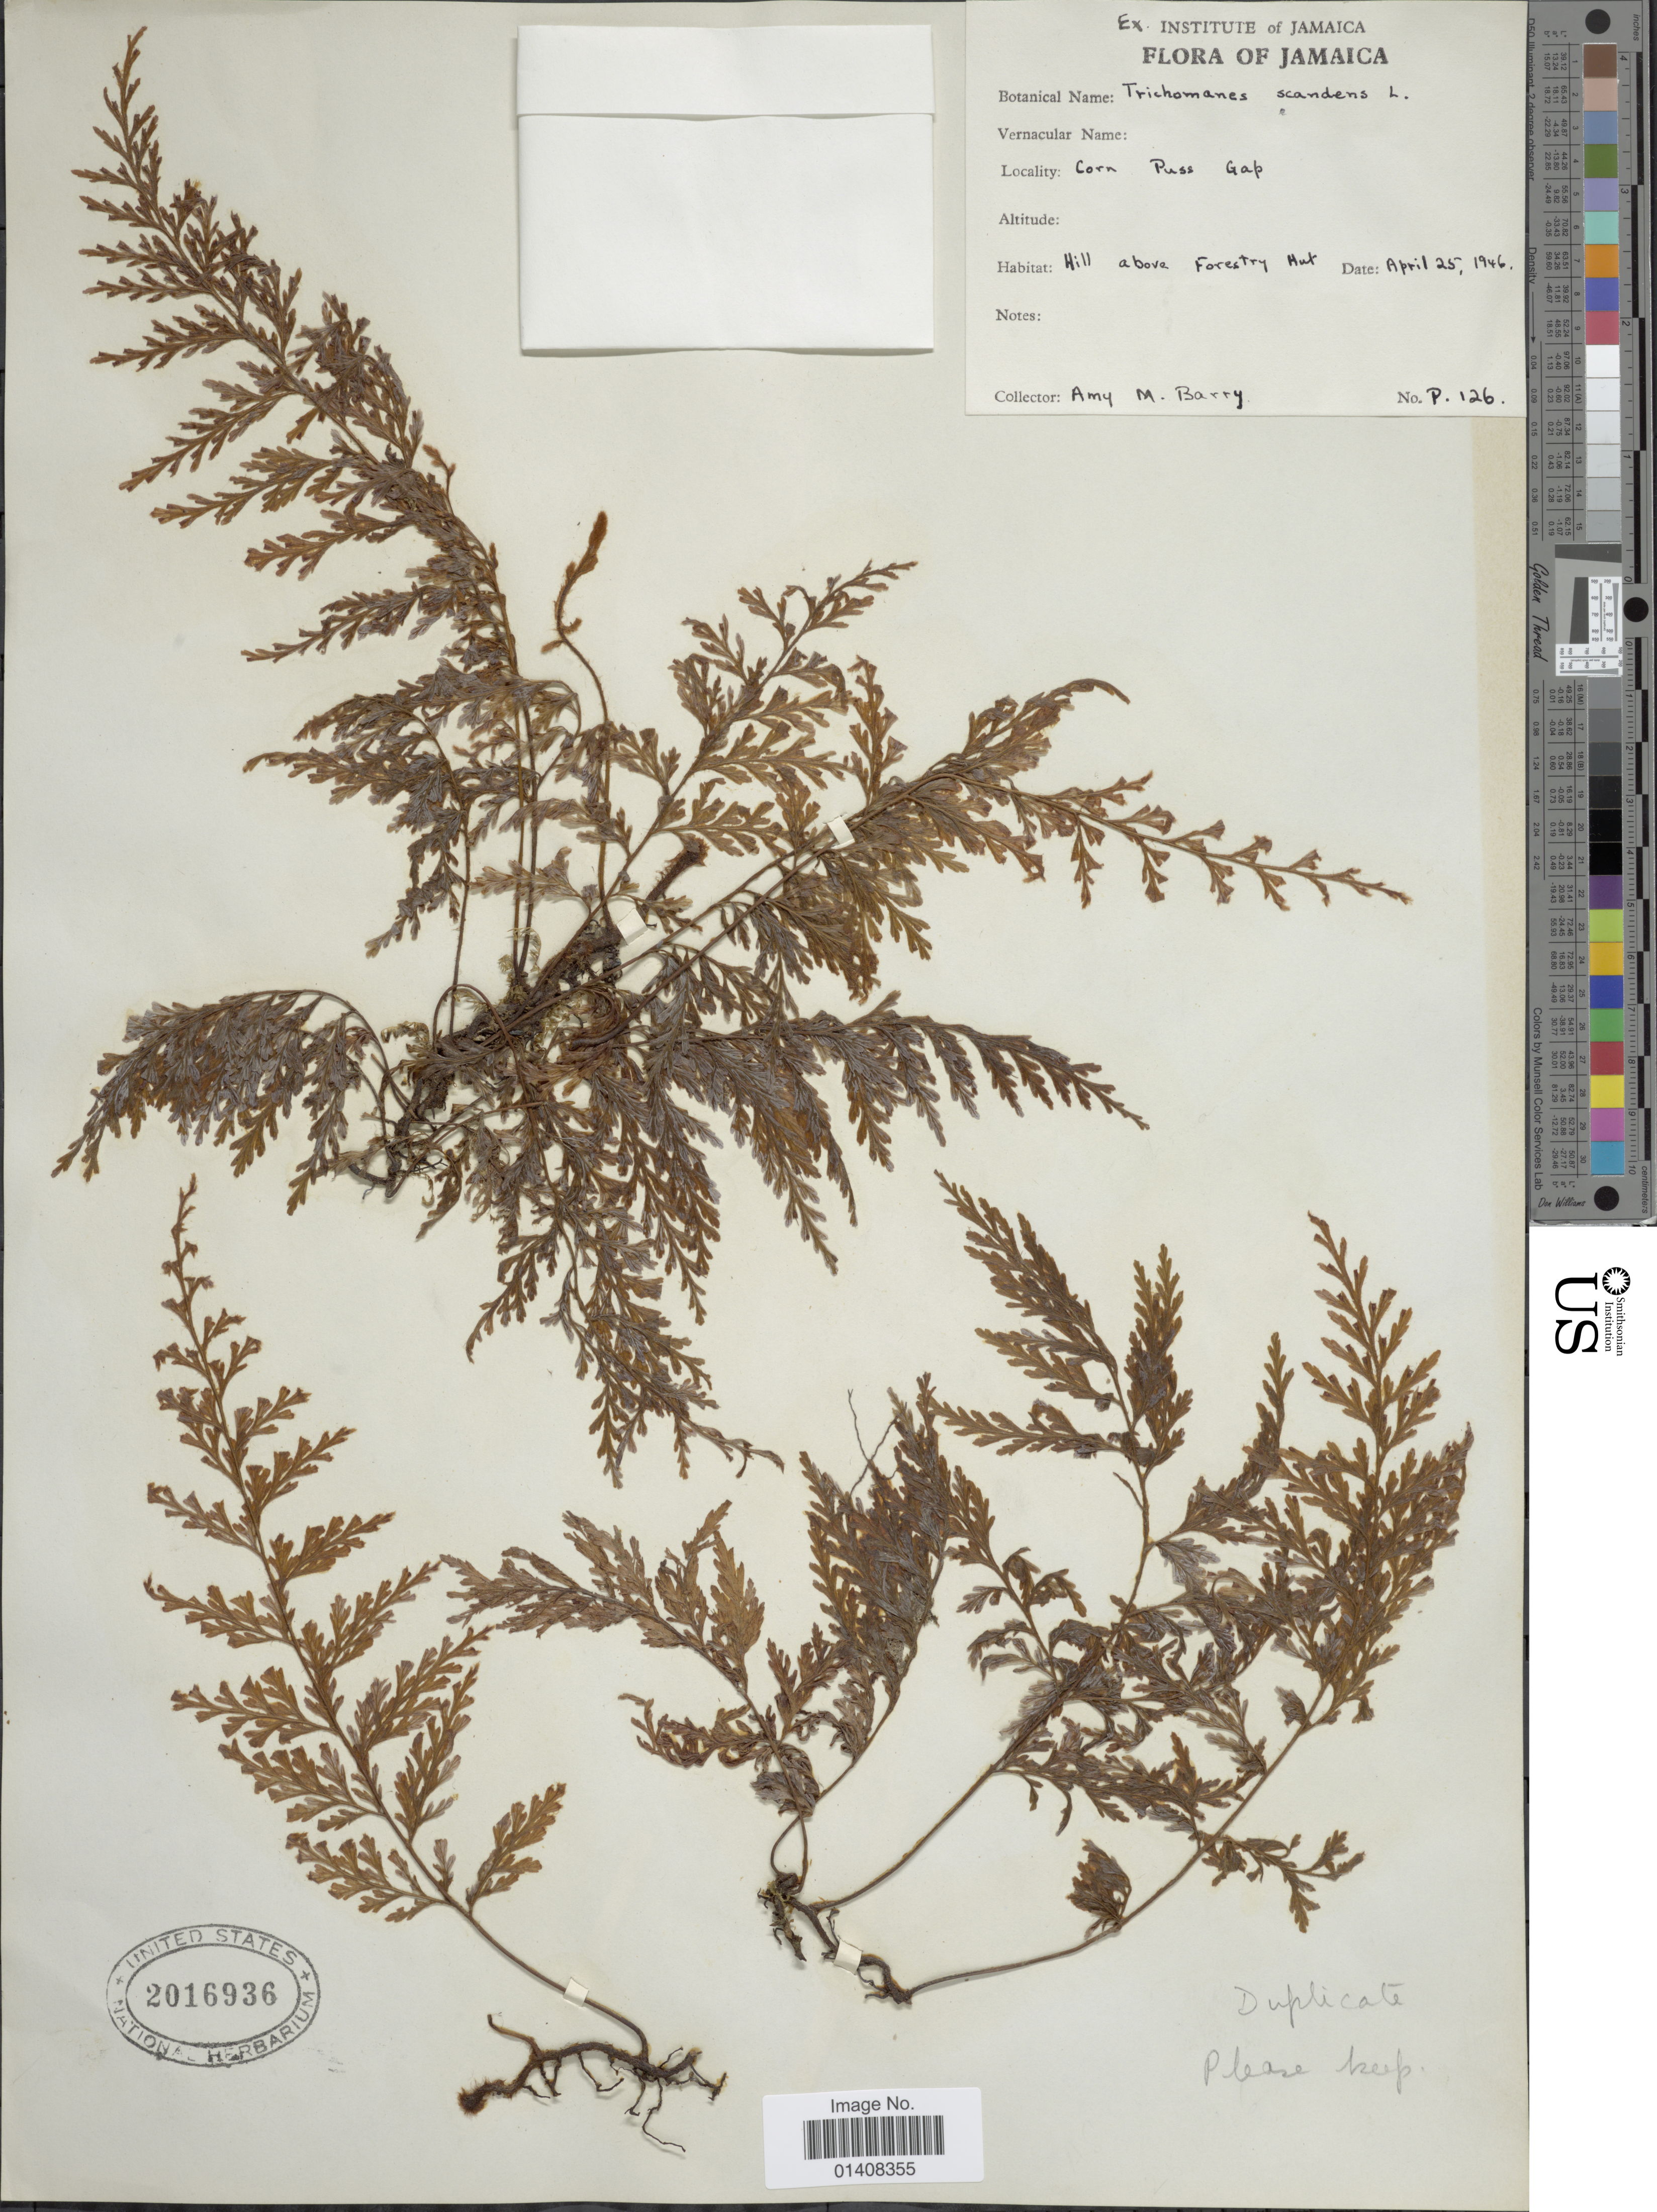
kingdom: Plantae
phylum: Tracheophyta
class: Polypodiopsida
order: Hymenophyllales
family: Hymenophyllaceae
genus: Trichomanes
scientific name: Trichomanes scandens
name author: L.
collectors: A. Barry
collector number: P.126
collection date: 1946-04-25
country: Jamaica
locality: Corn Puss Gap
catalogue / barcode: US 2016936